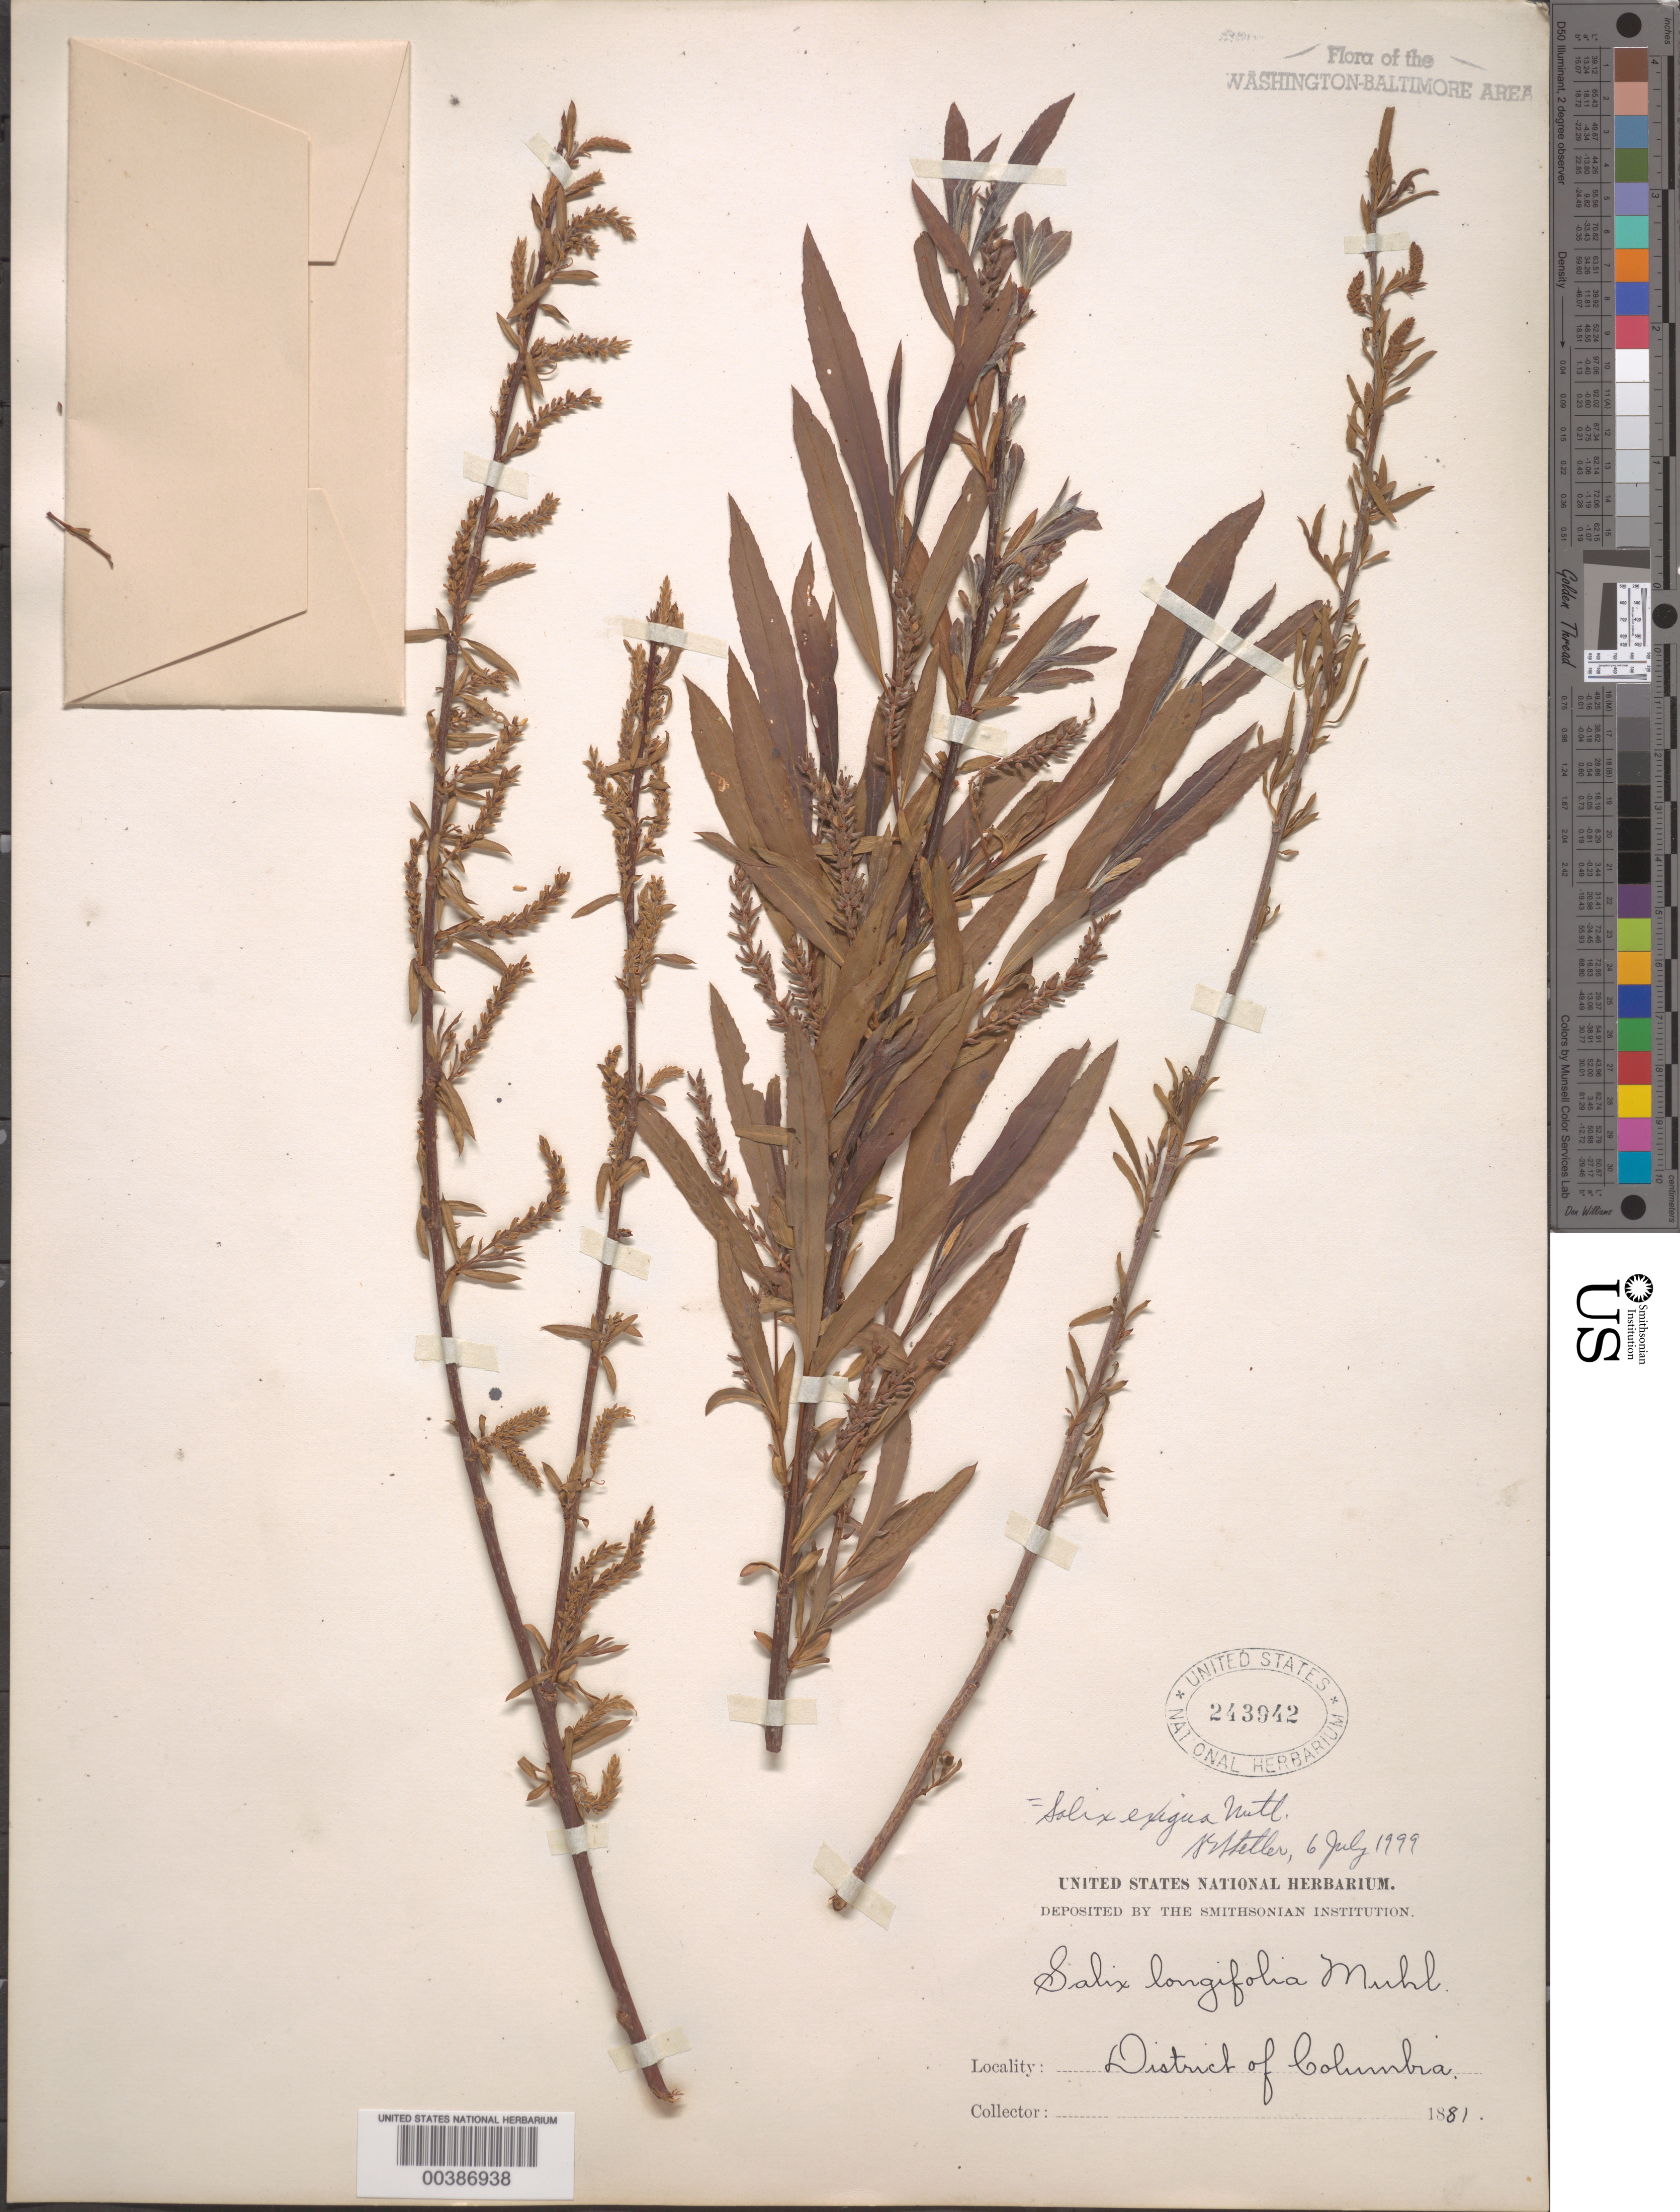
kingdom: Plantae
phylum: Tracheophyta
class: Magnoliopsida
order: Malpighiales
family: Salicaceae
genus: Salix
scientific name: Salix exigua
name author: Nutt.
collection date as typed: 1881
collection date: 1881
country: United States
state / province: District of Columbia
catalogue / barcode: US 243942